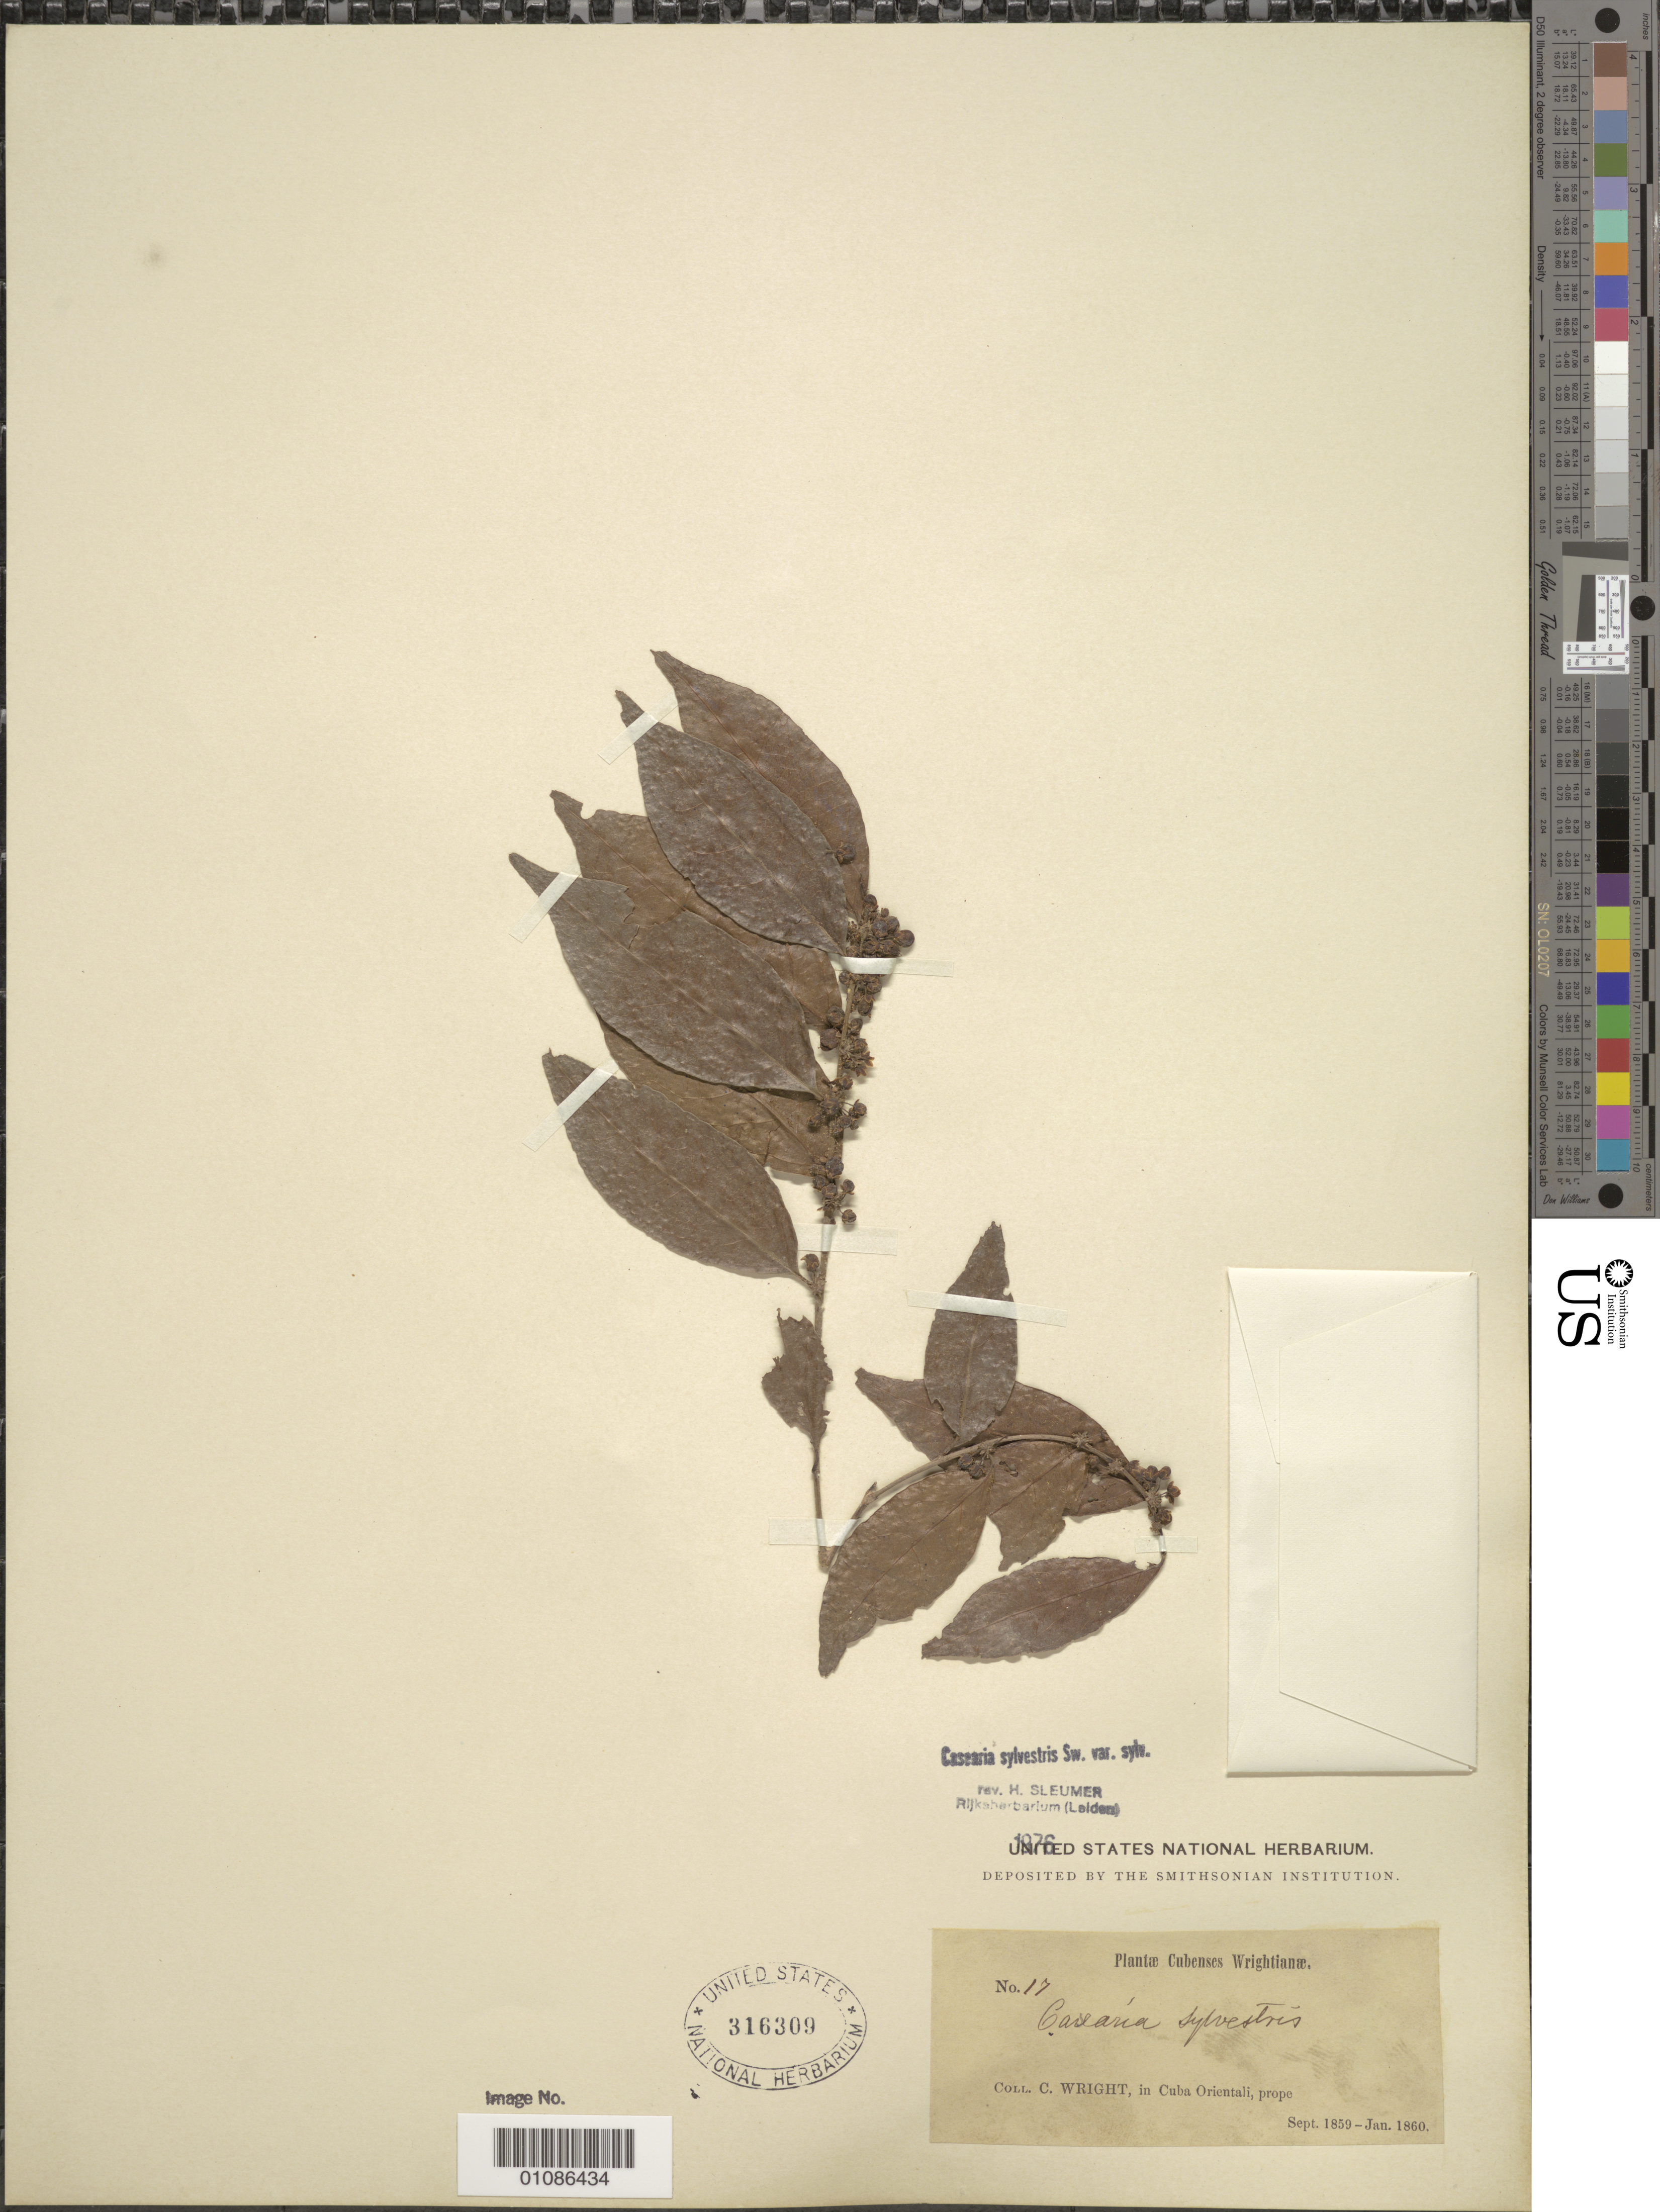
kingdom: Plantae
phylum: Tracheophyta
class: Magnoliopsida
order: Malpighiales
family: Salicaceae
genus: Casearia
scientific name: Casearia sylvestris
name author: Sw.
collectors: C. Wright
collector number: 17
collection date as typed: Sep 1859 to Jan 1860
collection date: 1859-09/1860-01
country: Cuba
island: Cuba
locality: Oriente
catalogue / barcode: US 316309